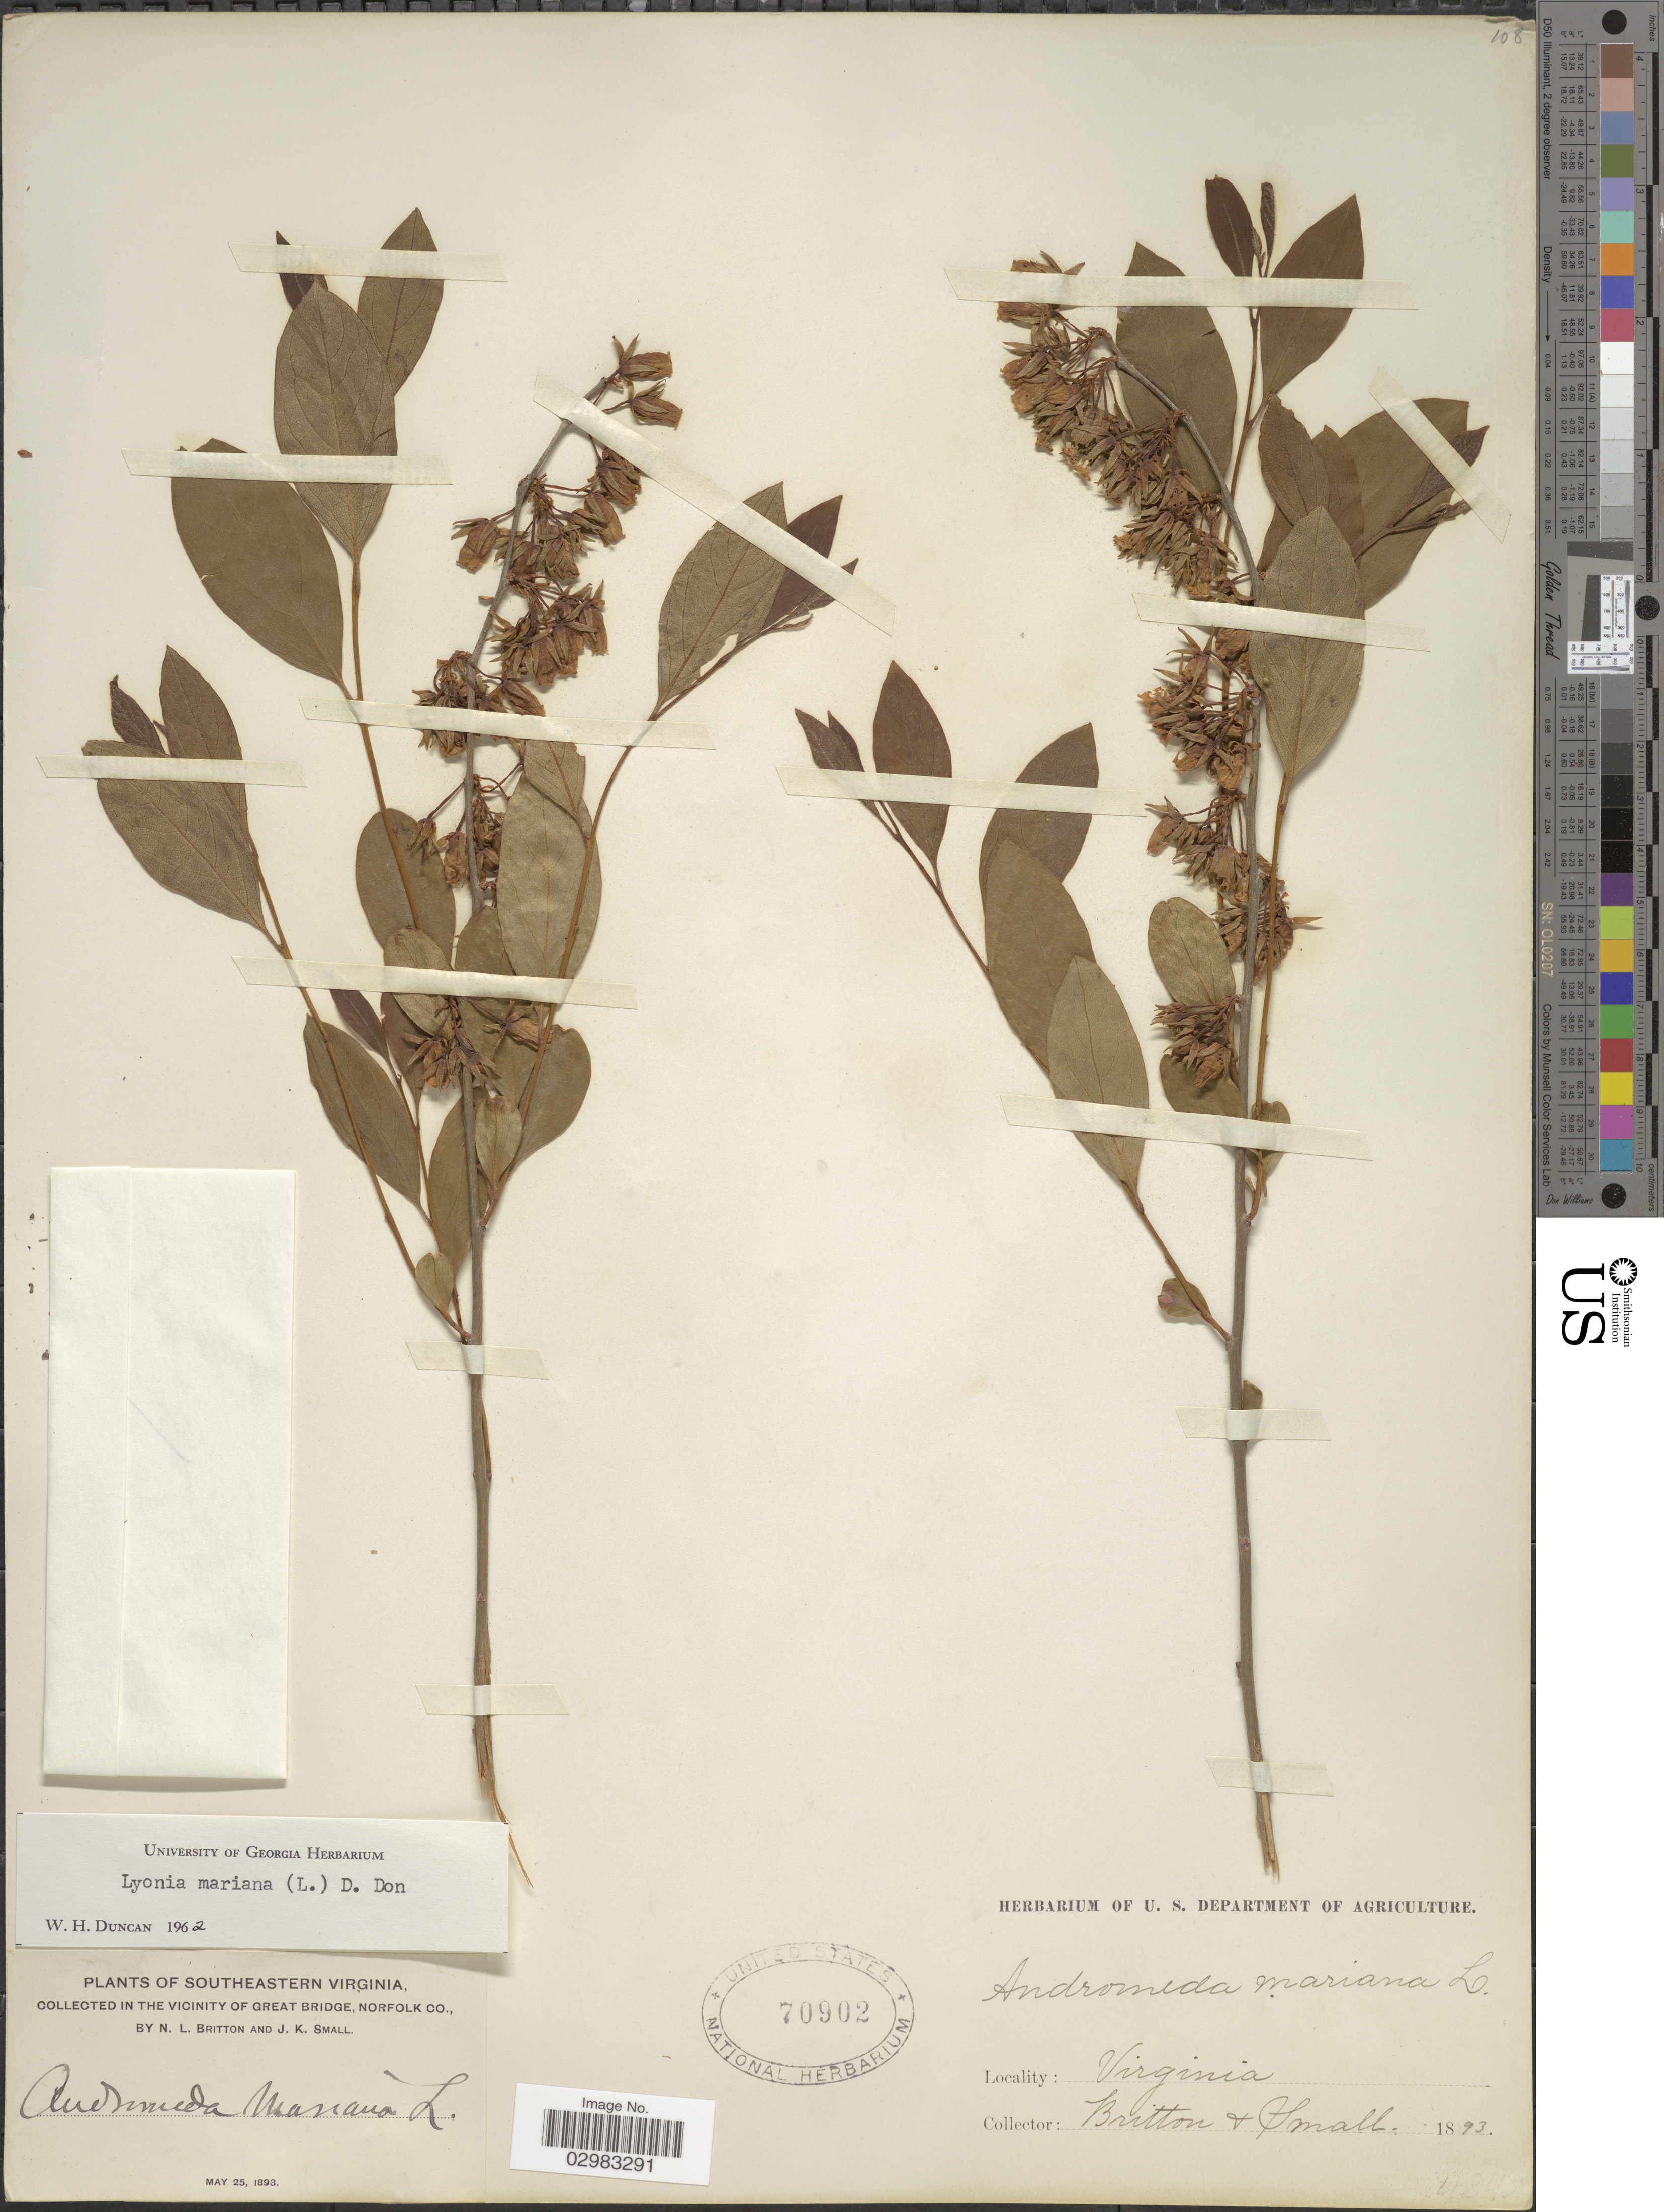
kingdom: Plantae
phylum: Tracheophyta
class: Magnoliopsida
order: Ericales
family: Ericaceae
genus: Lyonia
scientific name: Lyonia mariana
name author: (L.) D. Don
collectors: N. Britton & J. K. Small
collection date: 1893-05-25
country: United States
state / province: Virginia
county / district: City of Chesapeake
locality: Southeastern Virginia. In the vicinity of Great Bridge, Norfolk Co.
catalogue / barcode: US 70902